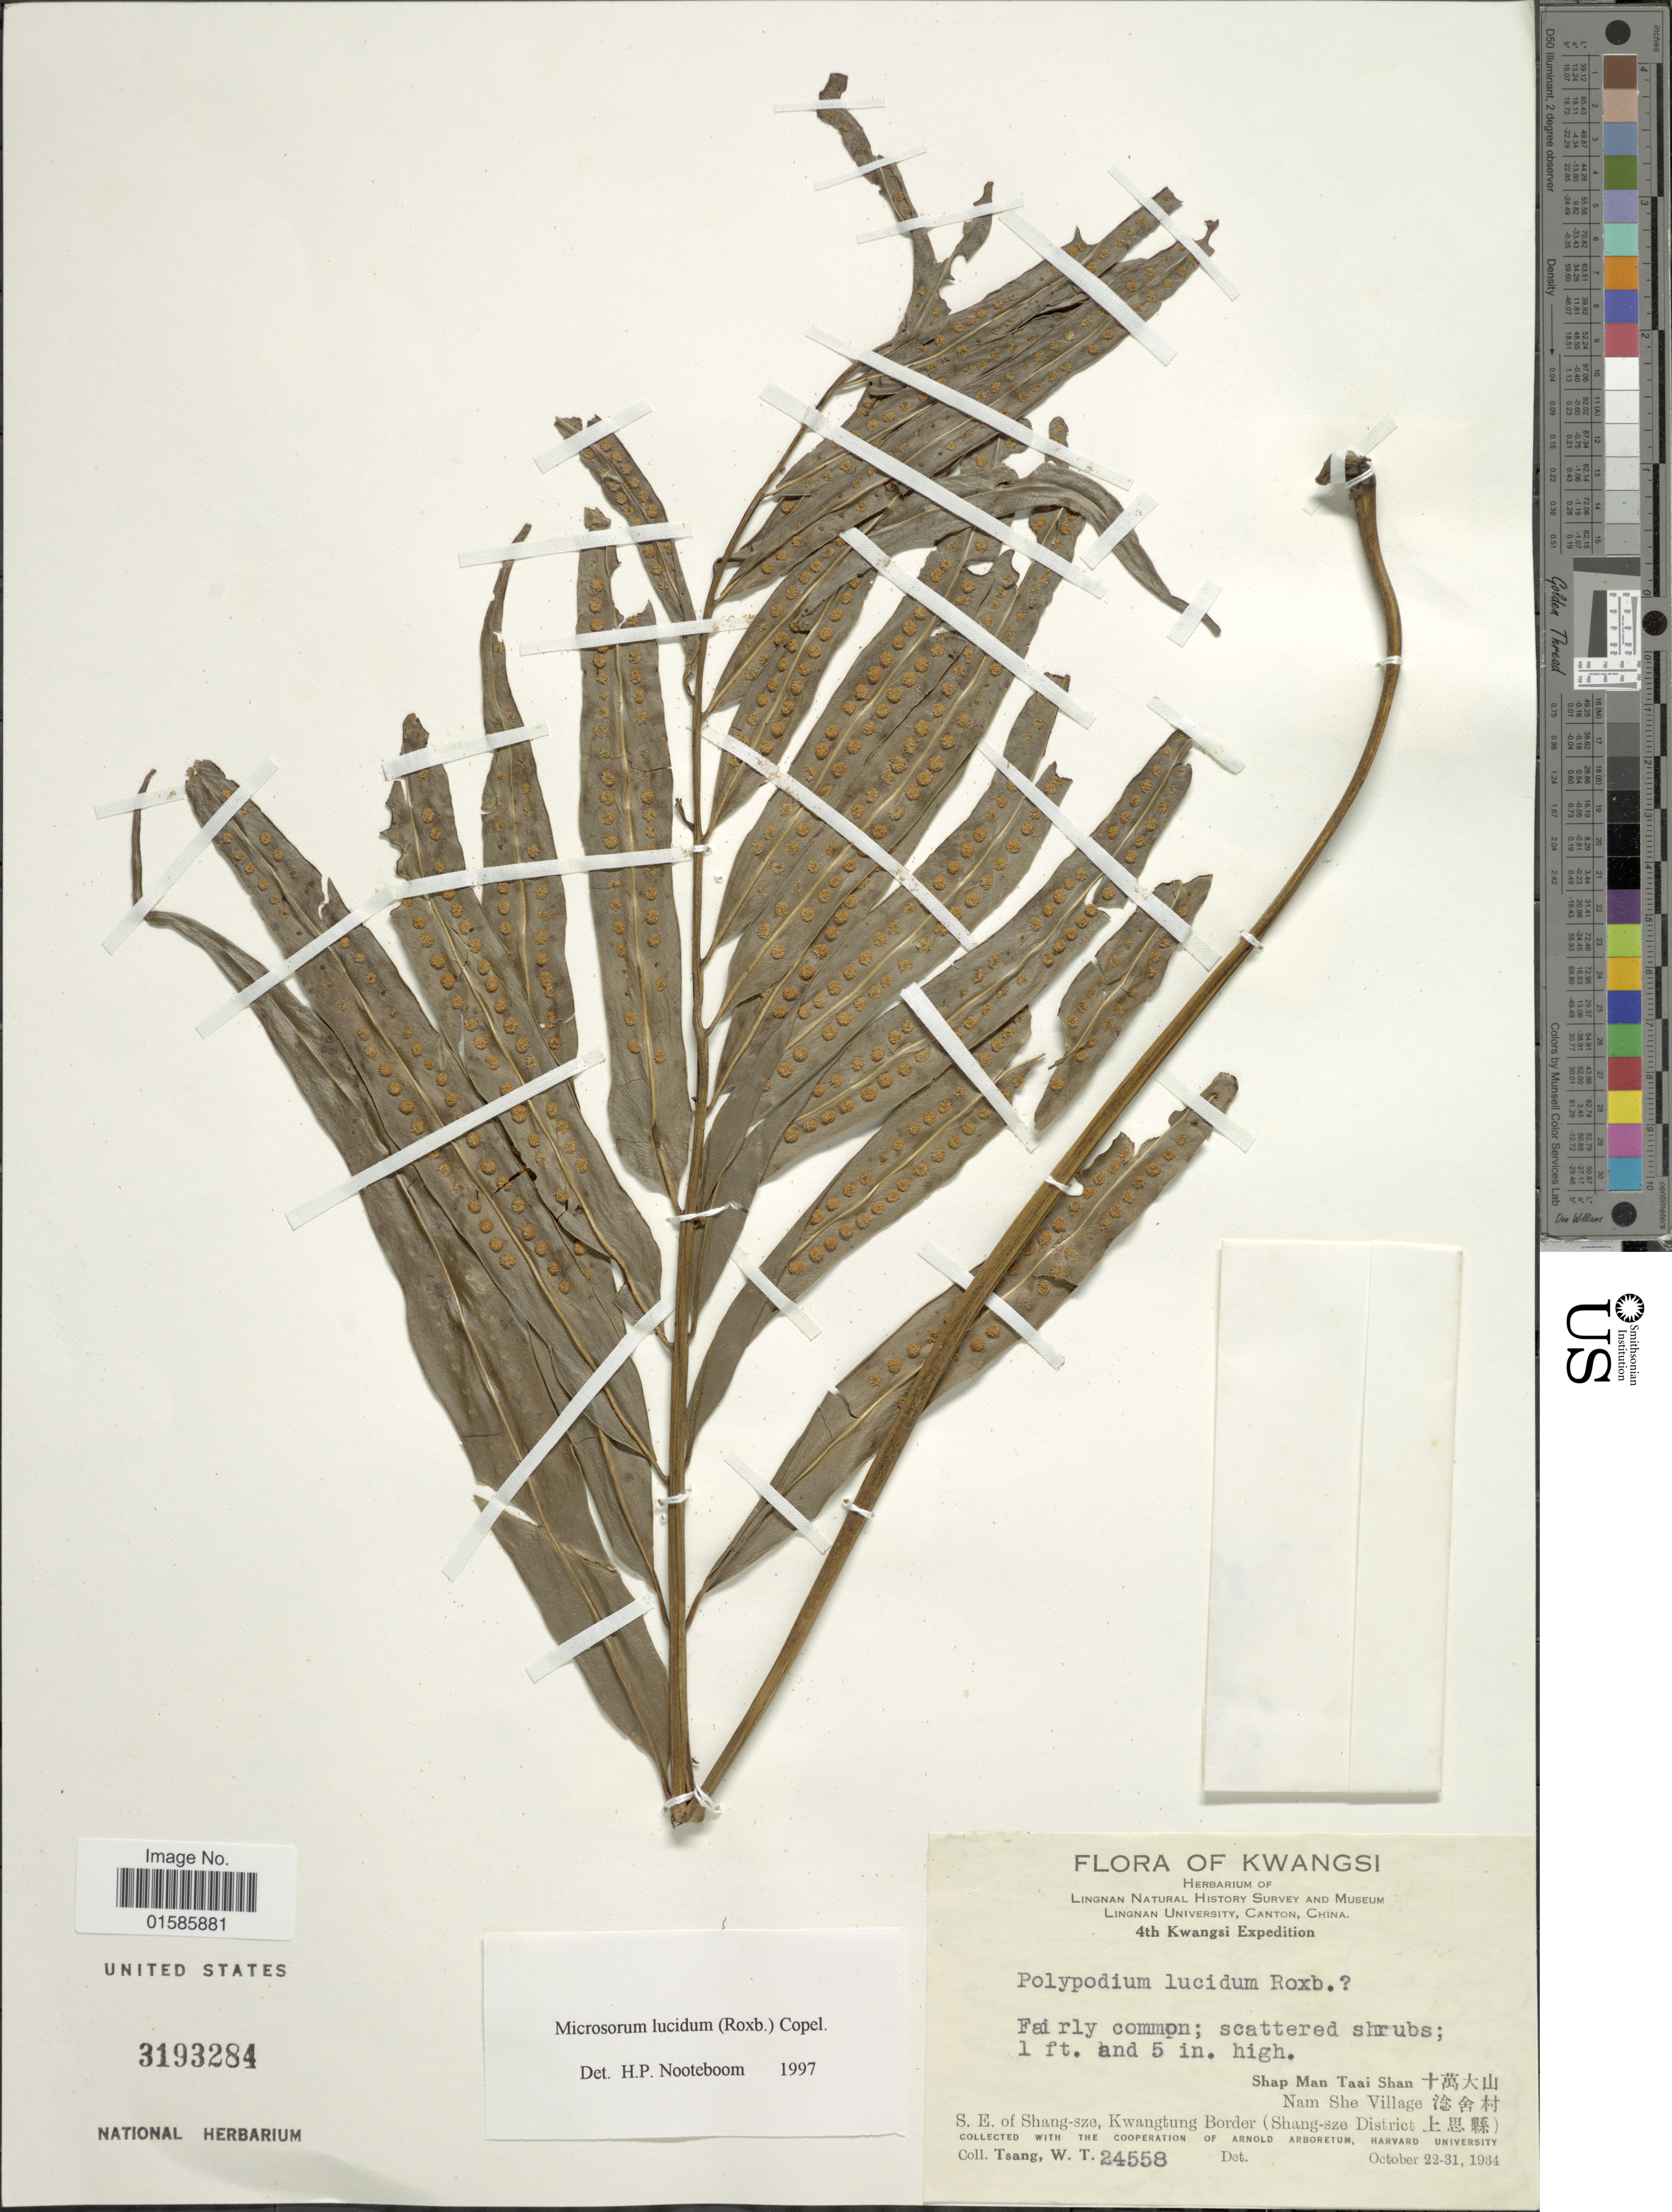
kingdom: Plantae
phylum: Tracheophyta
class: Polypodiopsida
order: Polypodiales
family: Polypodiaceae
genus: Microsorum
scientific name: Microsorum lucidum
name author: (Roxb. ex Griff.) Copel.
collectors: W. T. Tsang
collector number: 24558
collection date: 1934-10-22/1934-10-31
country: China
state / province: Guangxi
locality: Kwangsi, Shap Man Taai Shan X, Nam She village X, S.E. of Shang-sze, kwangtung Border (Shang-sze District) X)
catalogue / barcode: US 3192384